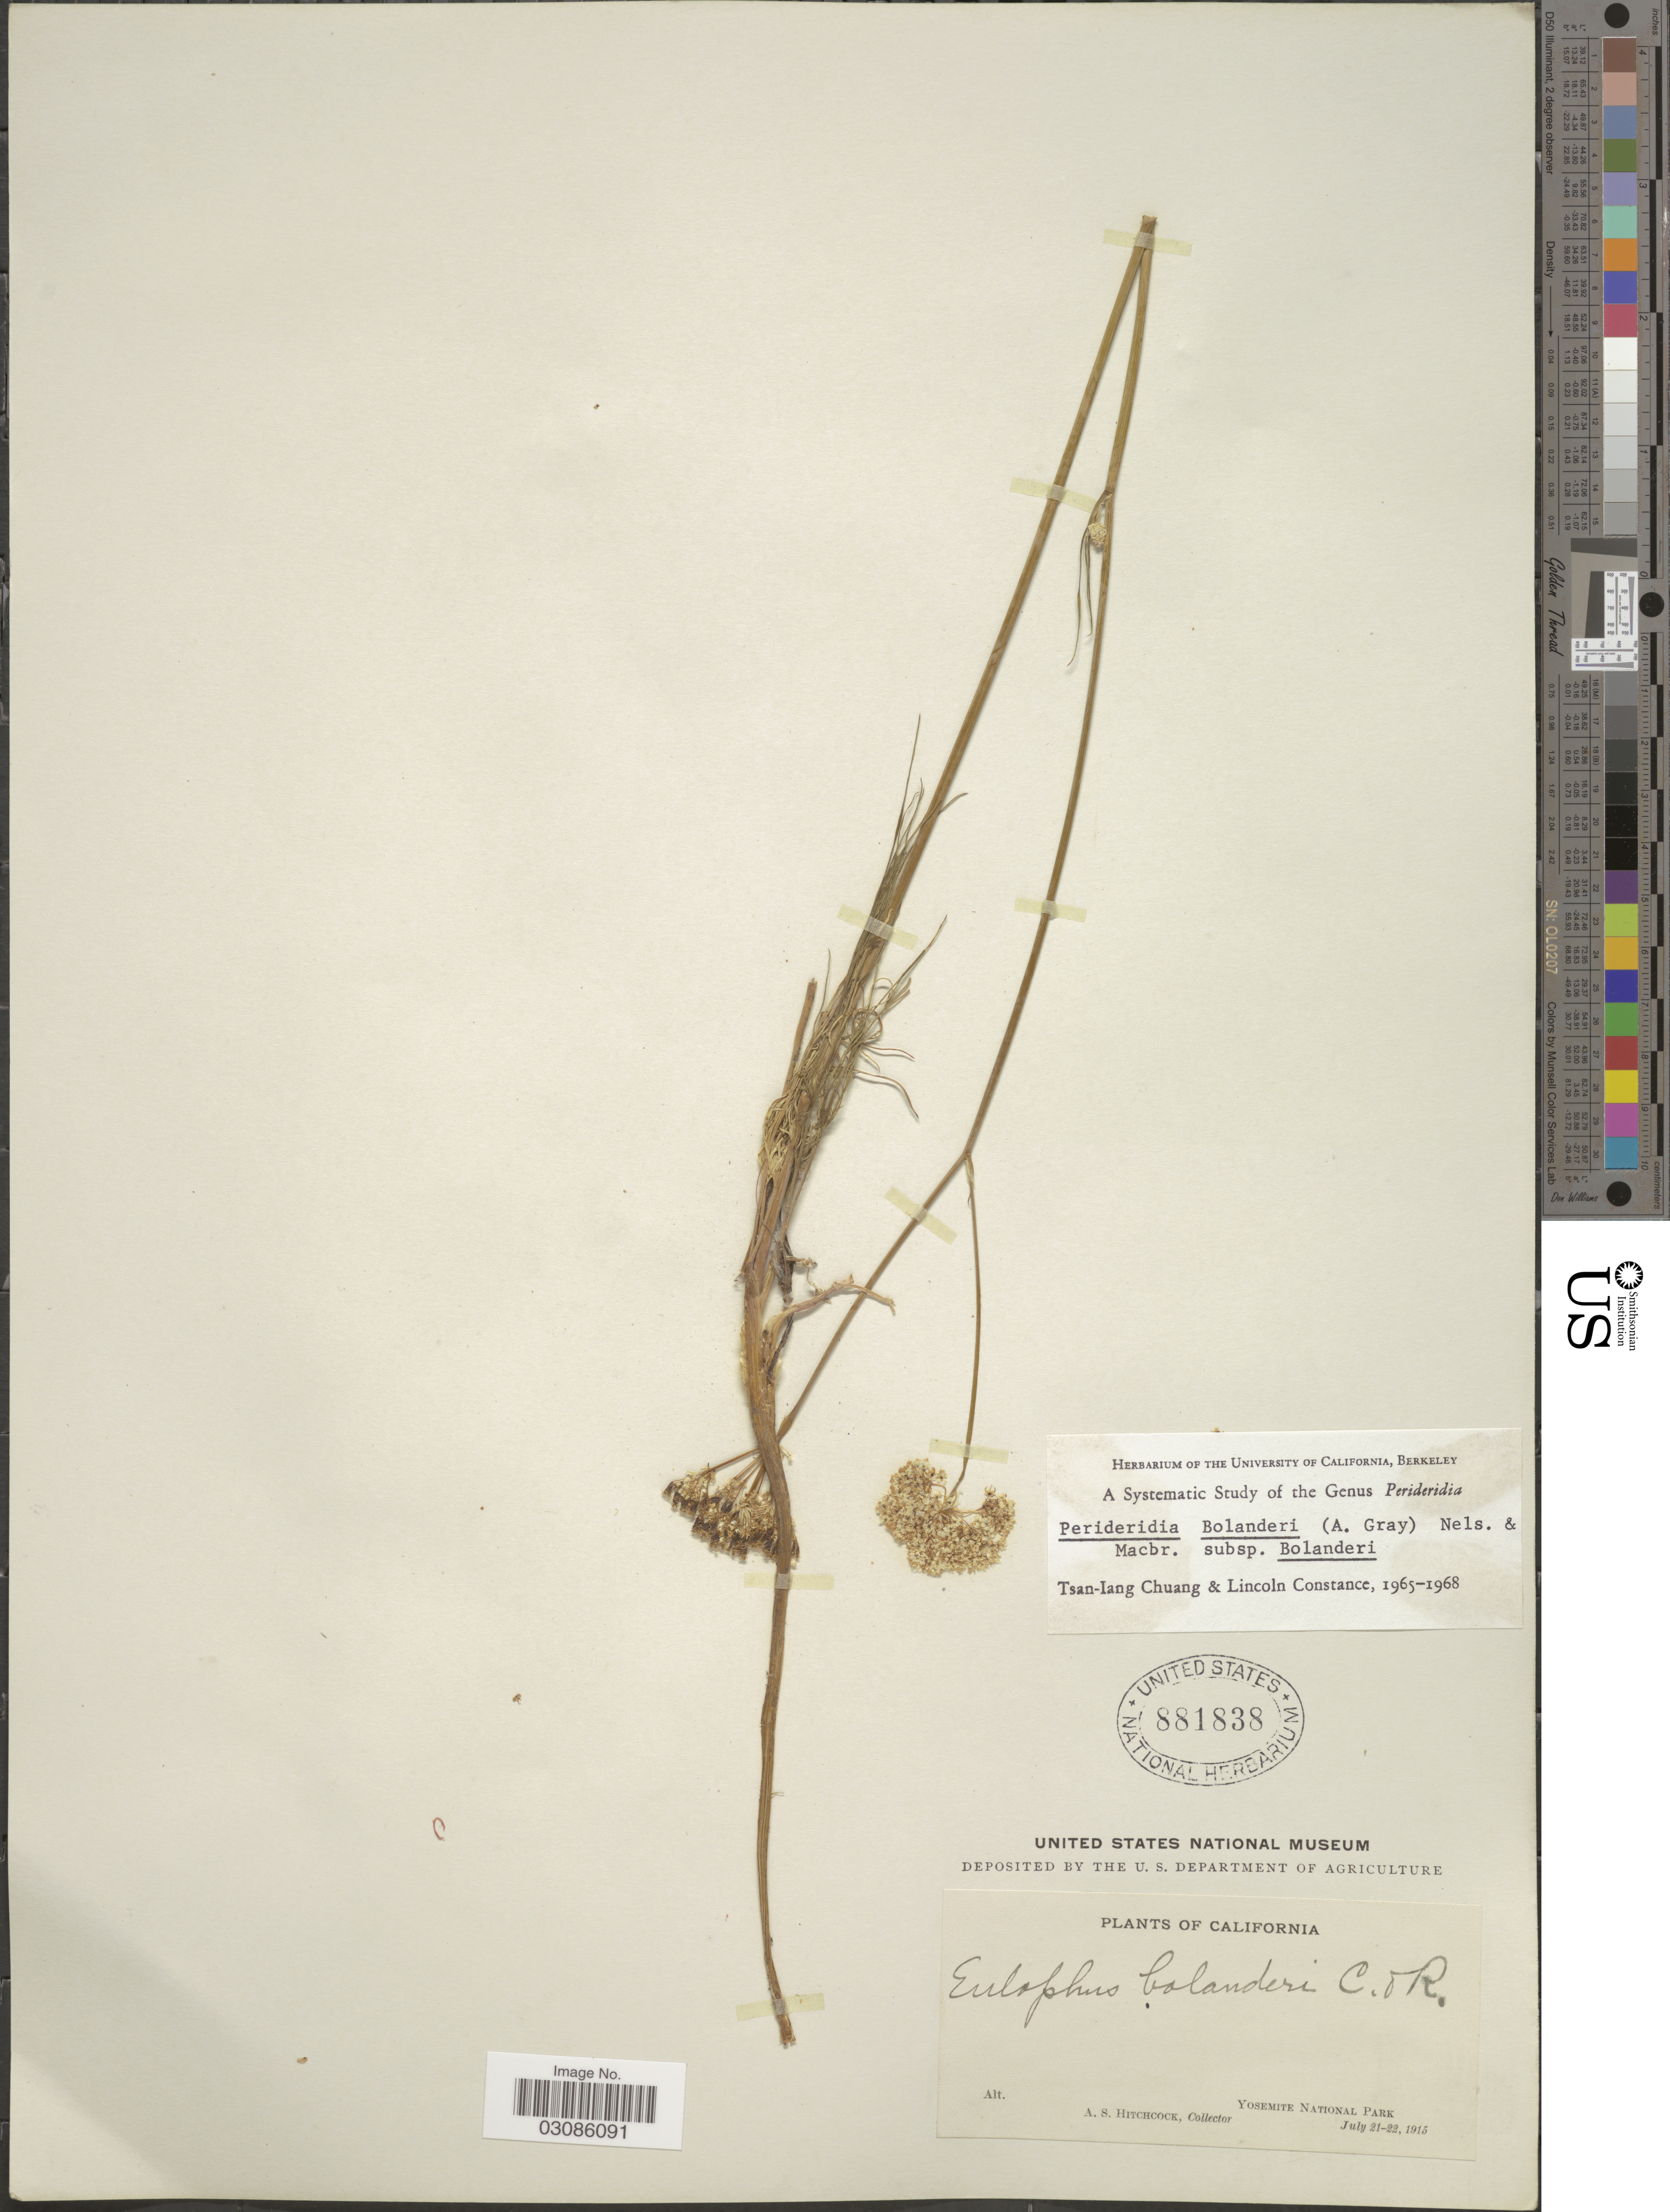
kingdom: Plantae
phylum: Tracheophyta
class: Magnoliopsida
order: Apiales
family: Apiaceae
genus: Perideridia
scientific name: Perideridia bolanderi subsp. bolanderi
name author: (A. Gray) A. Nelson & J.F. Macbr.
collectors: A. S. Hitchcock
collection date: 1915-07-21/1915-07-22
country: United States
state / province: California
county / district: Mariposa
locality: Yosemite National Park.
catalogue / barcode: US 881838